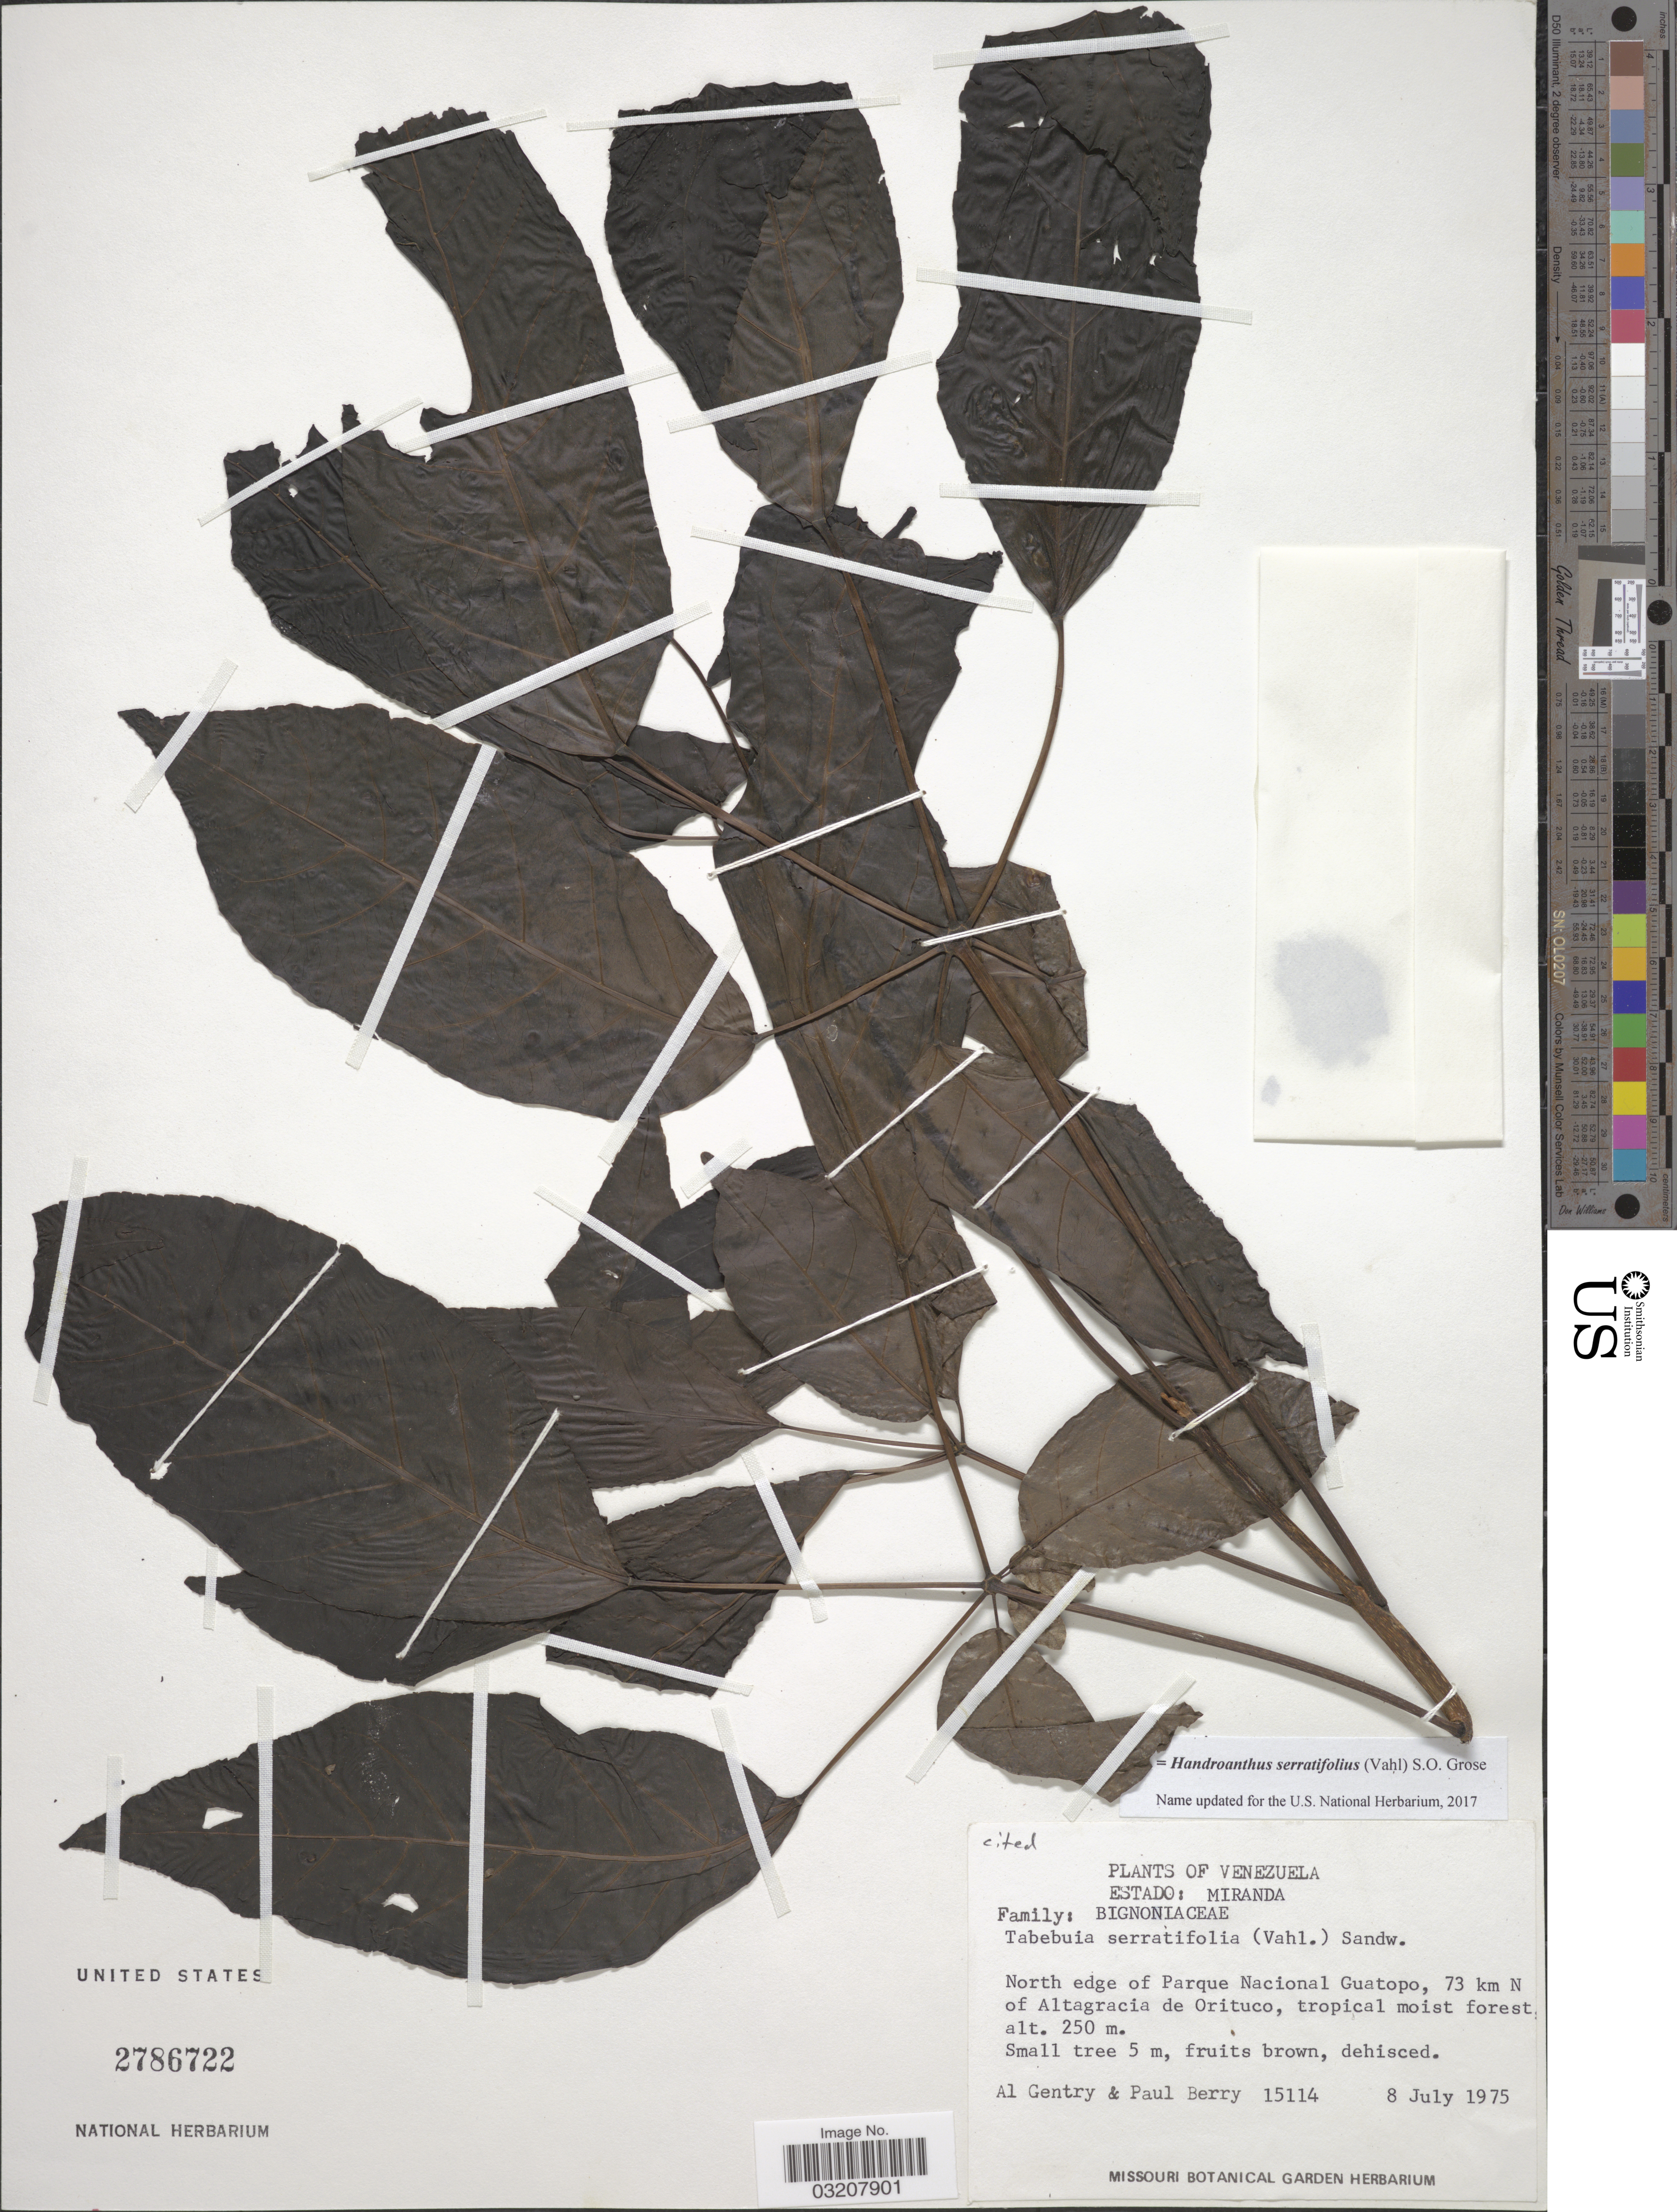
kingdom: Plantae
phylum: Tracheophyta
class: Magnoliopsida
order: Lamiales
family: Bignoniaceae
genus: Handroanthus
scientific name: Handroanthus serratifolius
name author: (Vahl) S.O. Grose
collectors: A. H. Gentry & P. E. Berry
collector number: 15114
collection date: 1975-07-08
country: Venezuela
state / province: Miranda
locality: North edge of Parque Nacional Guatopo, 73 km N of Altagracia de Orituco.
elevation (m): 250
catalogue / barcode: US 2786722